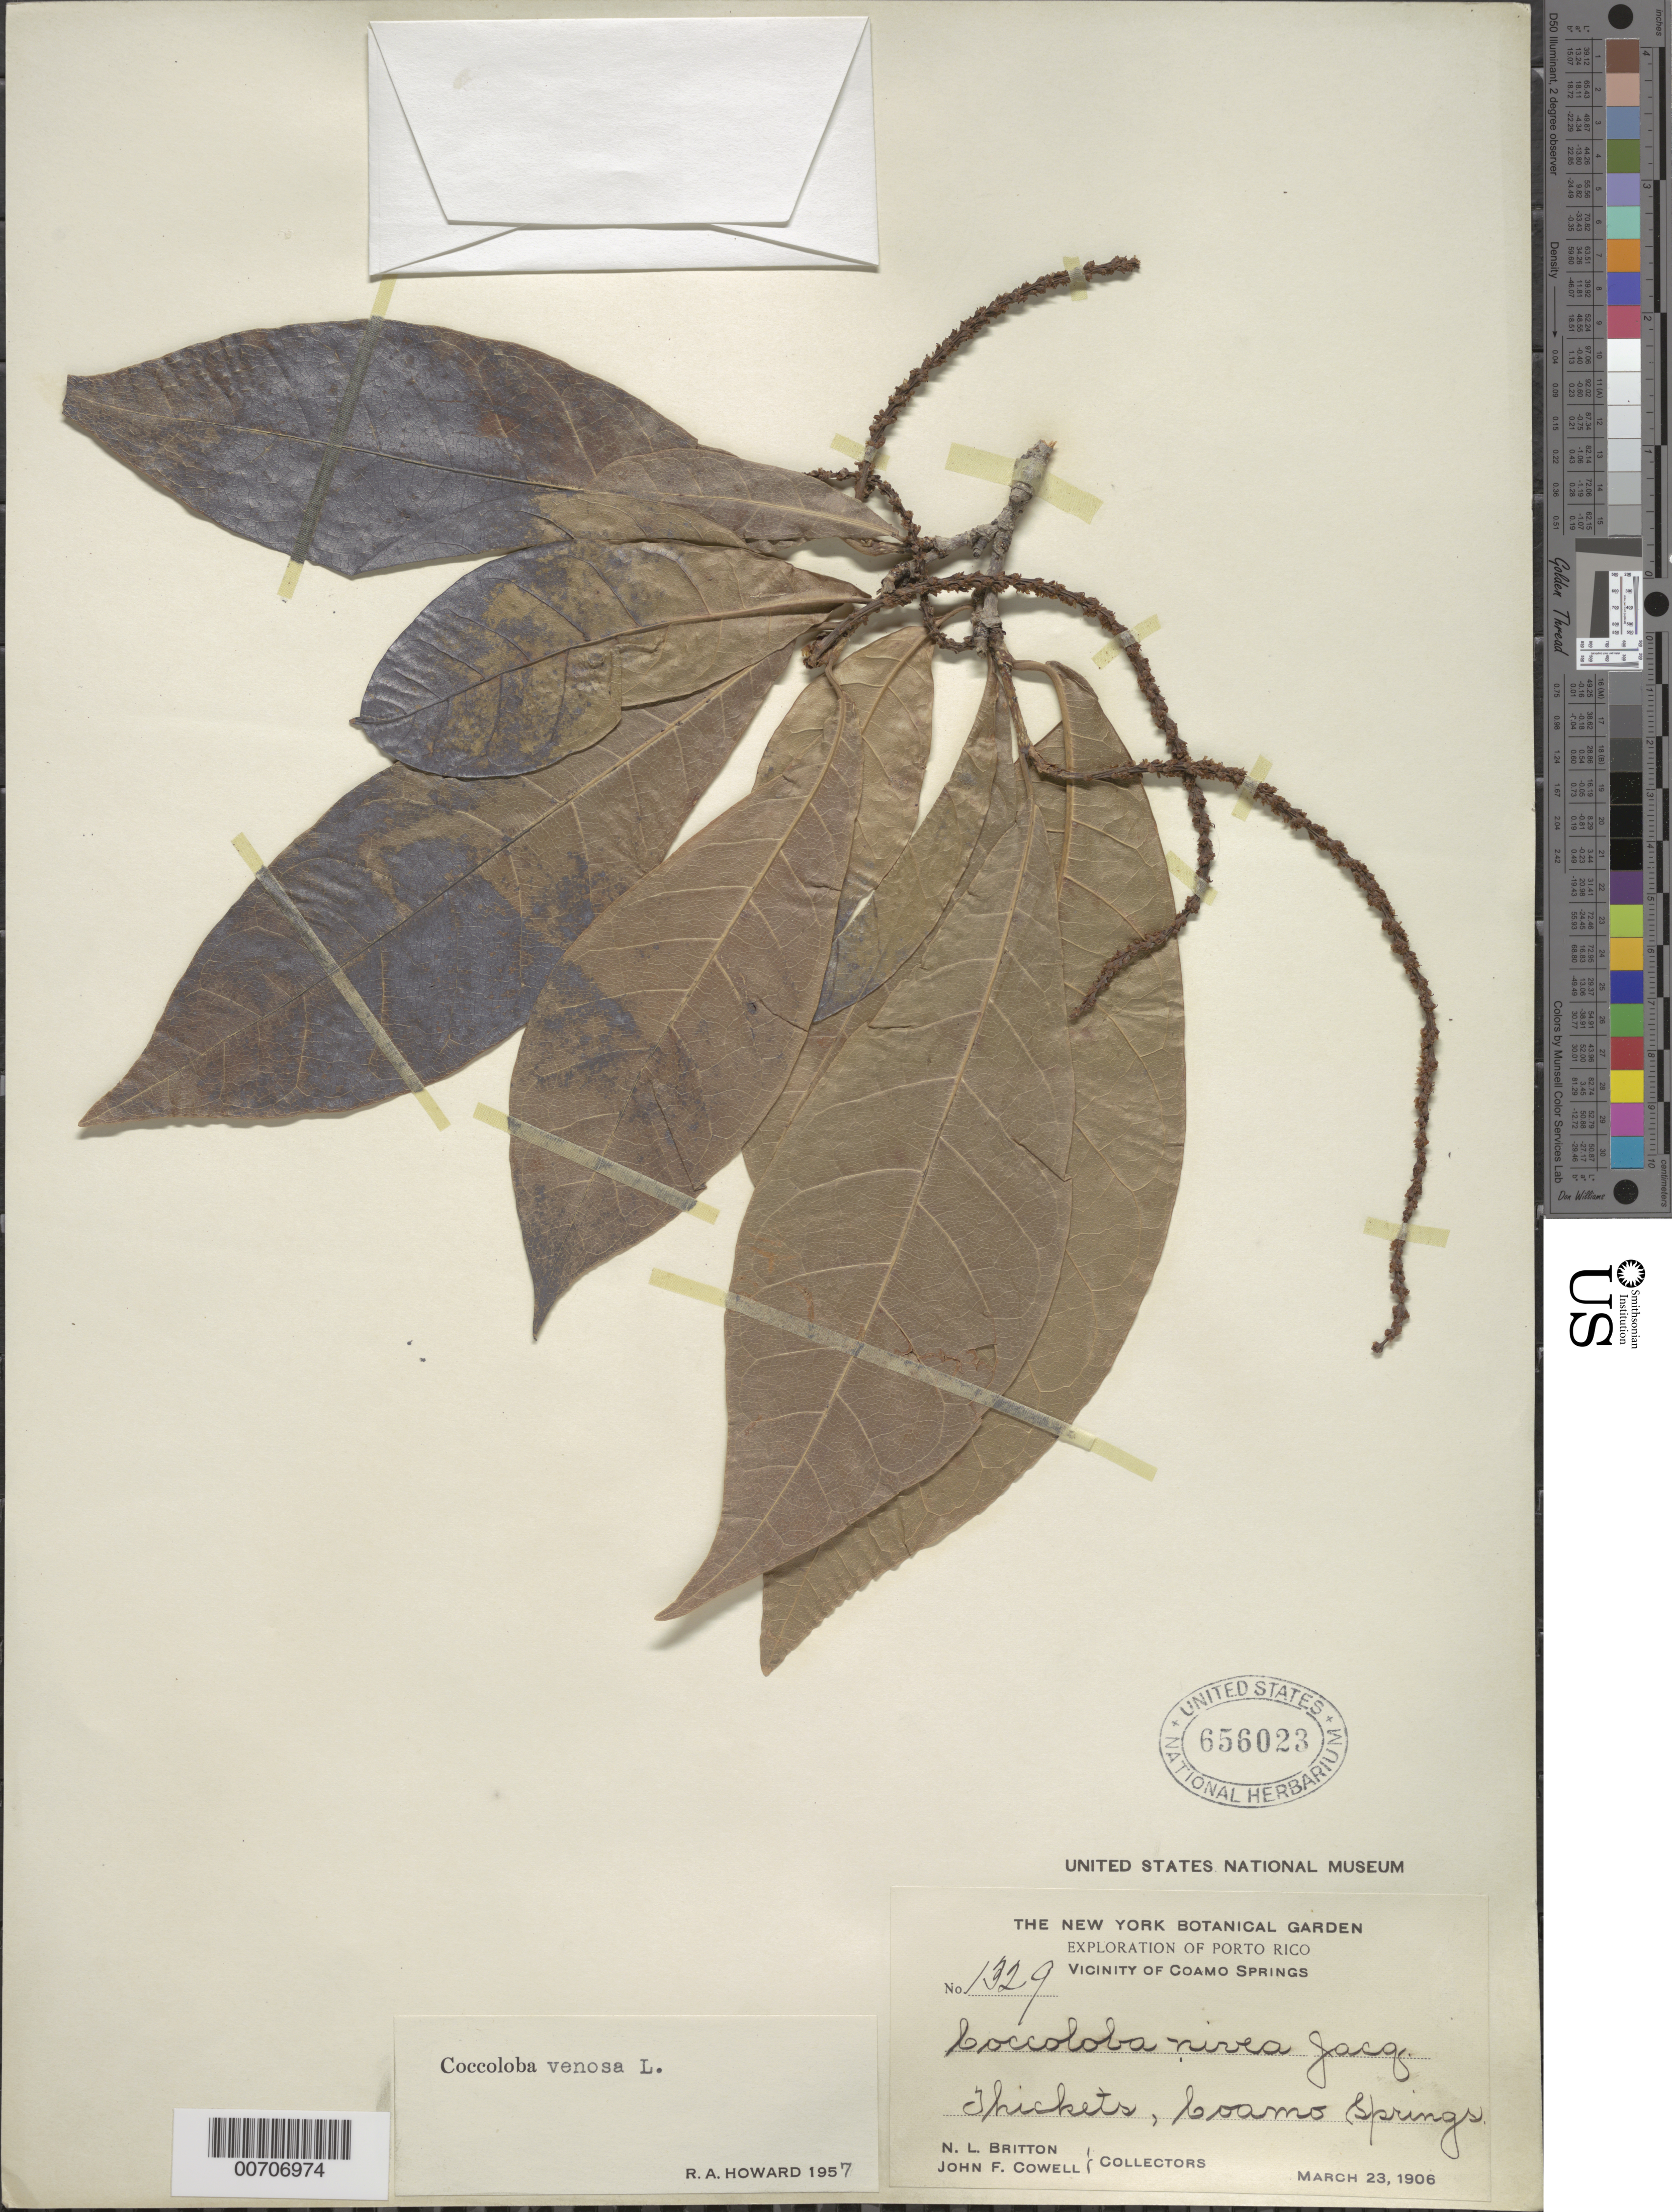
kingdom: Plantae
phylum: Tracheophyta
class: Magnoliopsida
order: Caryophyllales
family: Polygonaceae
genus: Coccoloba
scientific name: Coccoloba venosa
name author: L.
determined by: Howard, R. A.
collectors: N. Britton & J. F. Cowell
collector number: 1329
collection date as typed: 23 Mar 1906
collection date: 1906-03-23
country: Puerto Rico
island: Greater Antilles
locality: Coamo Springs, vic of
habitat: Thickets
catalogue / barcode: US 656023